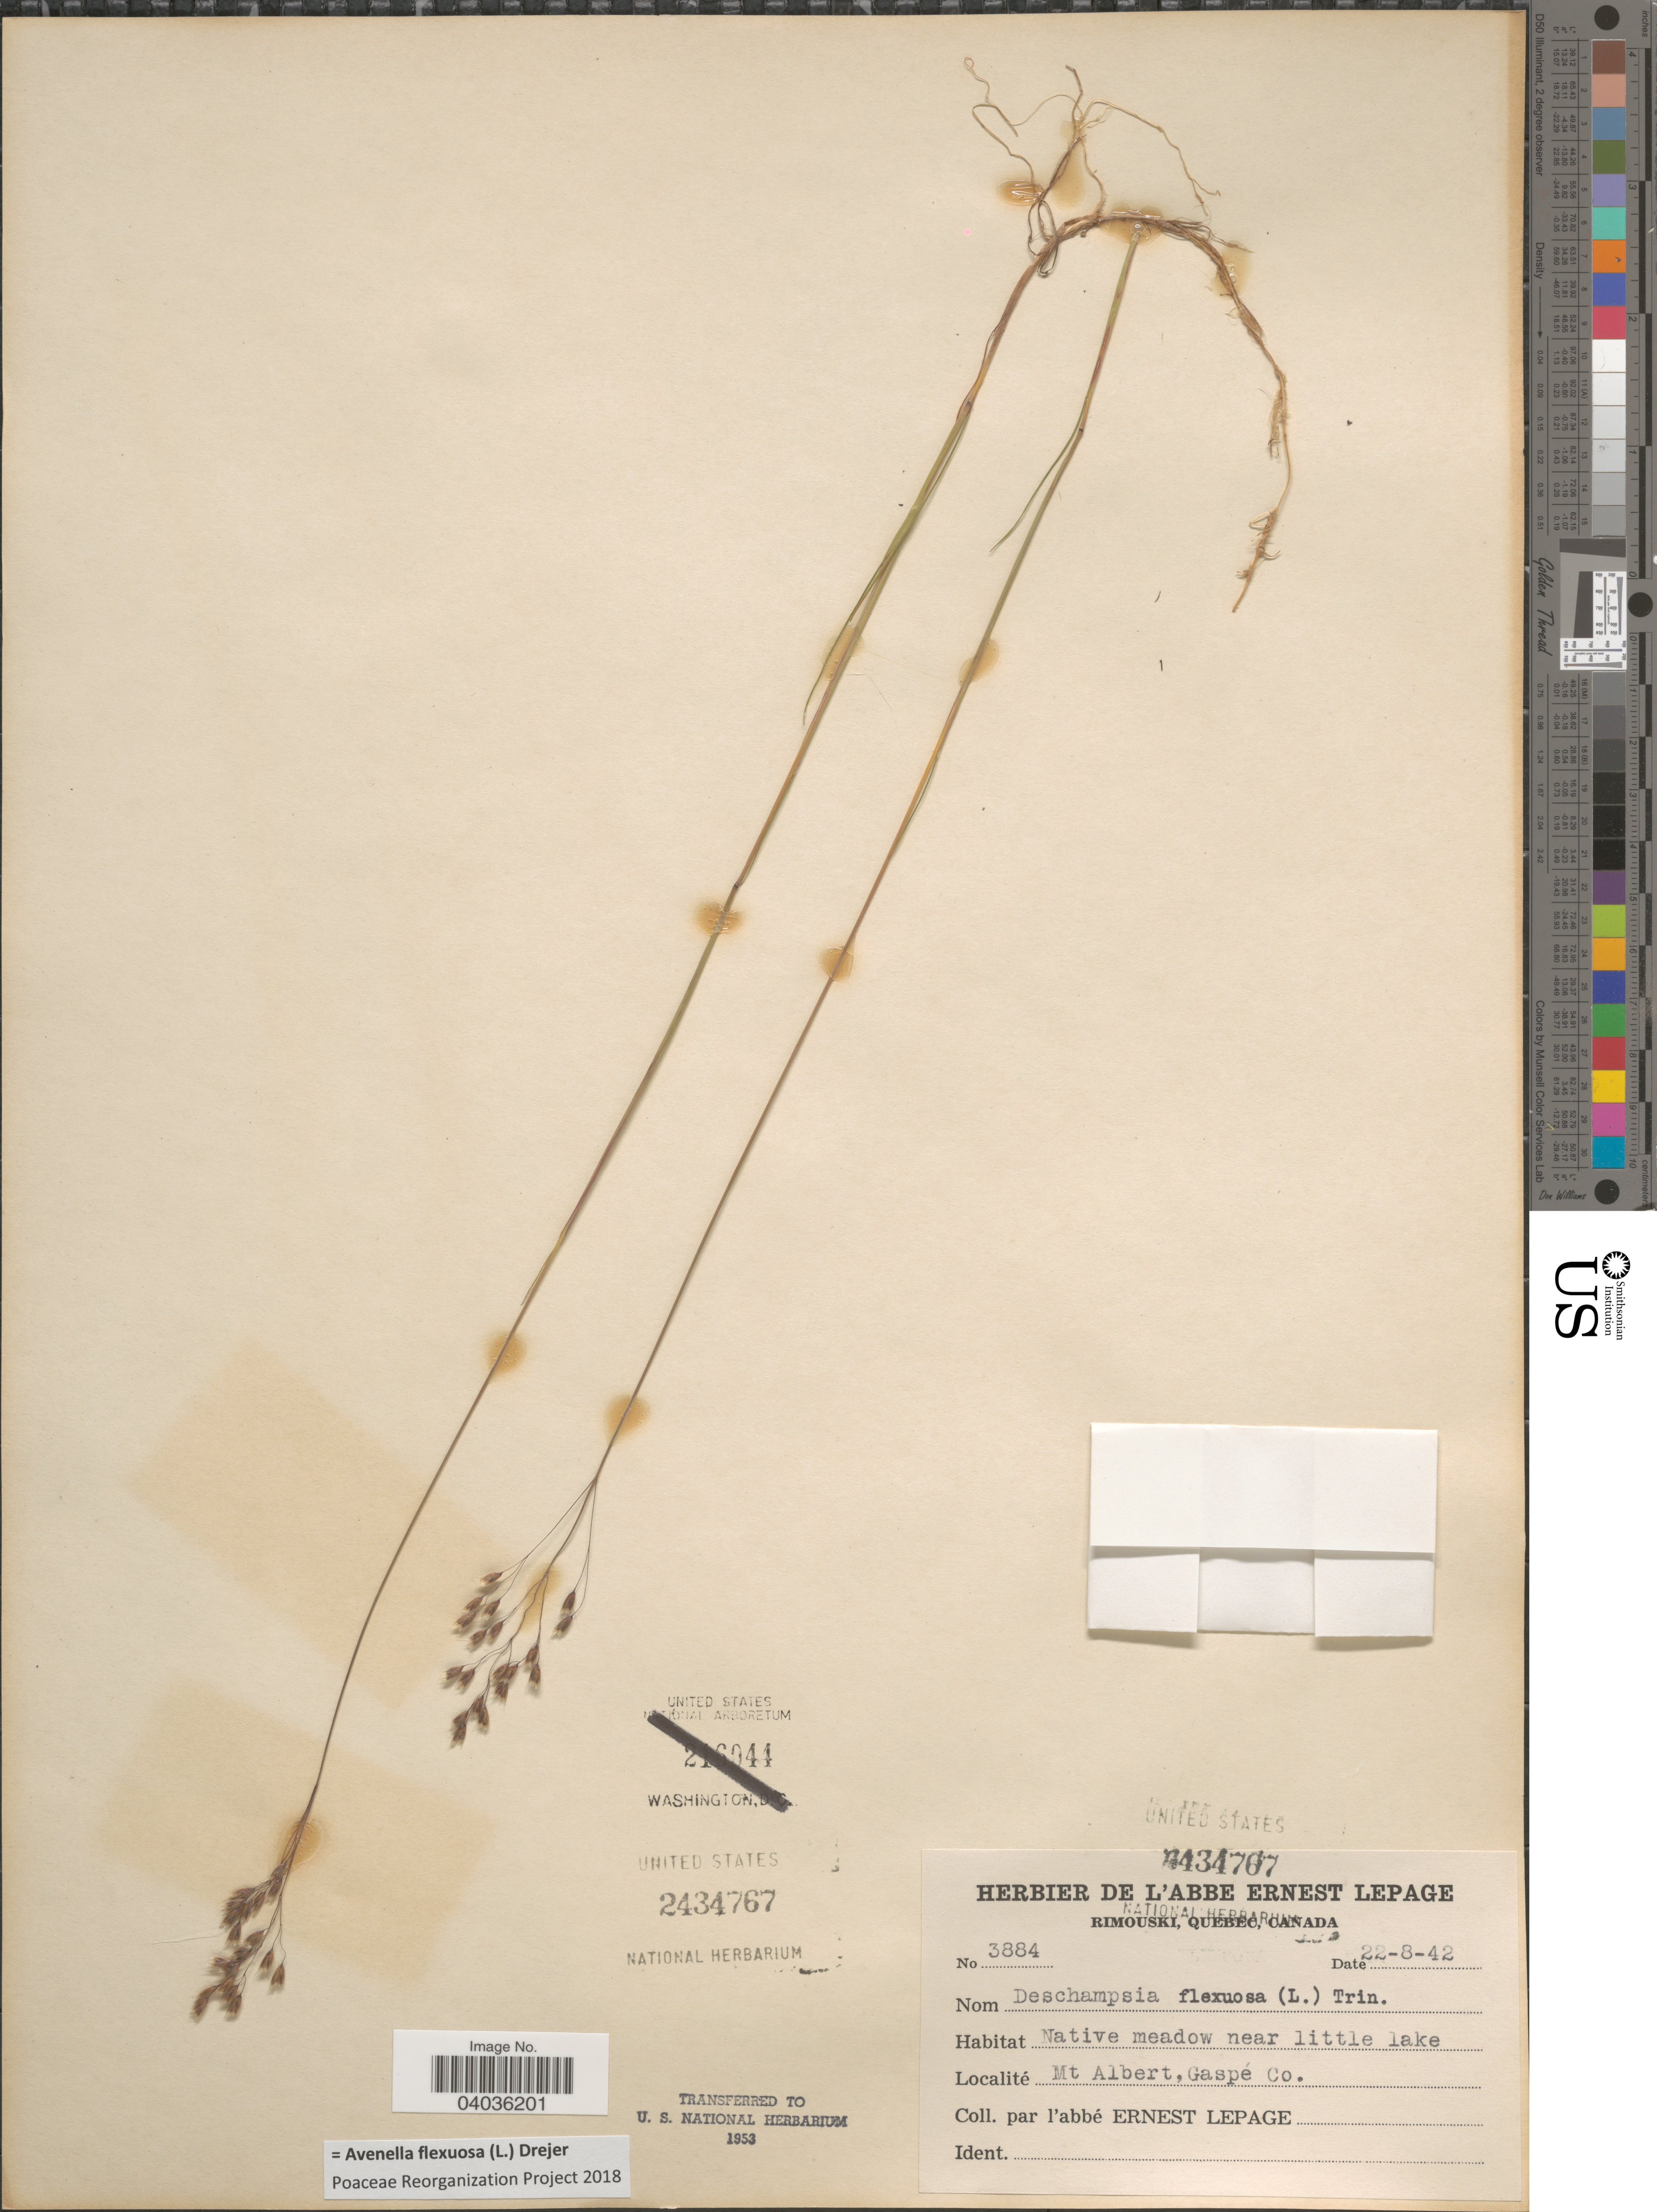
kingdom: Plantae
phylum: Tracheophyta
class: Liliopsida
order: Poales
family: Poaceae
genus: Avenella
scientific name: Avenella flexuosa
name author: (L.) Drejer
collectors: E. Lepage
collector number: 3884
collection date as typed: Transcribed d/m/y: 22/8/42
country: Canada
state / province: Quebec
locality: Mt. Albert, Gaspé Co.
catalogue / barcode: US 2434767